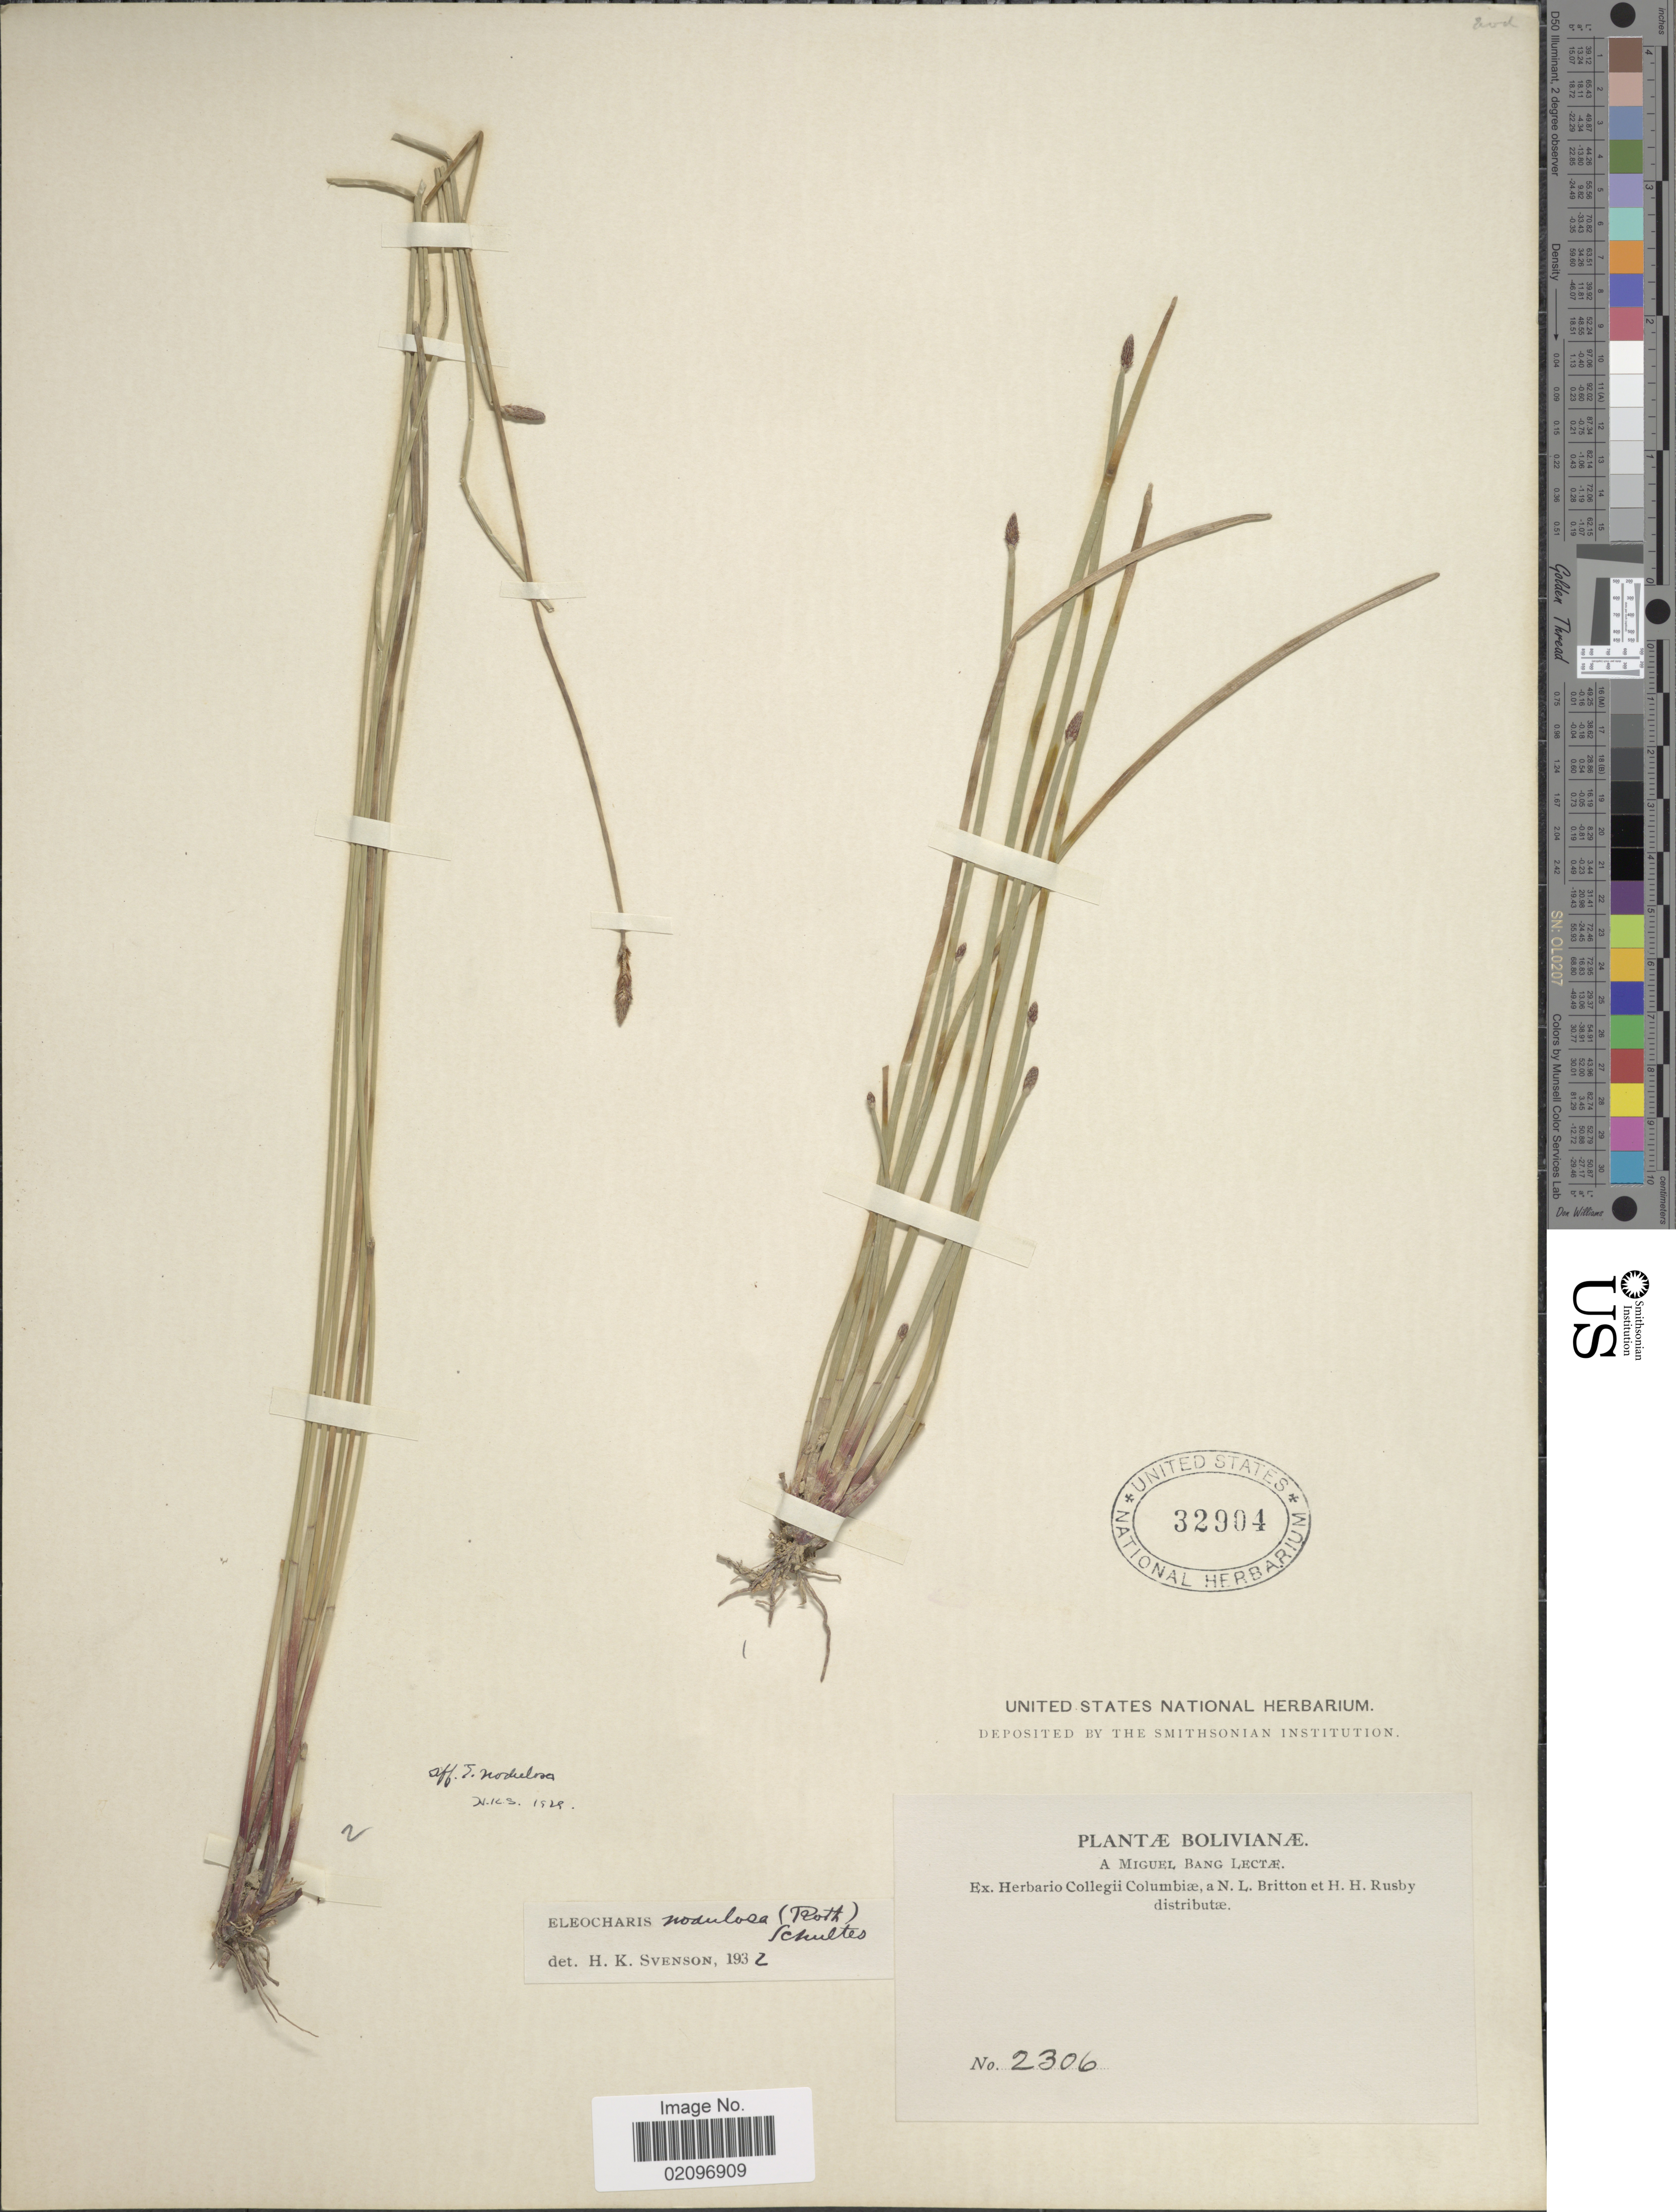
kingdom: Plantae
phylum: Tracheophyta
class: Liliopsida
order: Poales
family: Cyperaceae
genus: Eleocharis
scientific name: Eleocharis montana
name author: (Kunth) Roem. & Schult.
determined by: Strong, Mark T., (BOT), Smithsonian Institution - National Museum of Natural History (UNITED STATES)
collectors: M. Bang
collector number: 2306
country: Bolivia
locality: Bolivianae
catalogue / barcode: US 32904